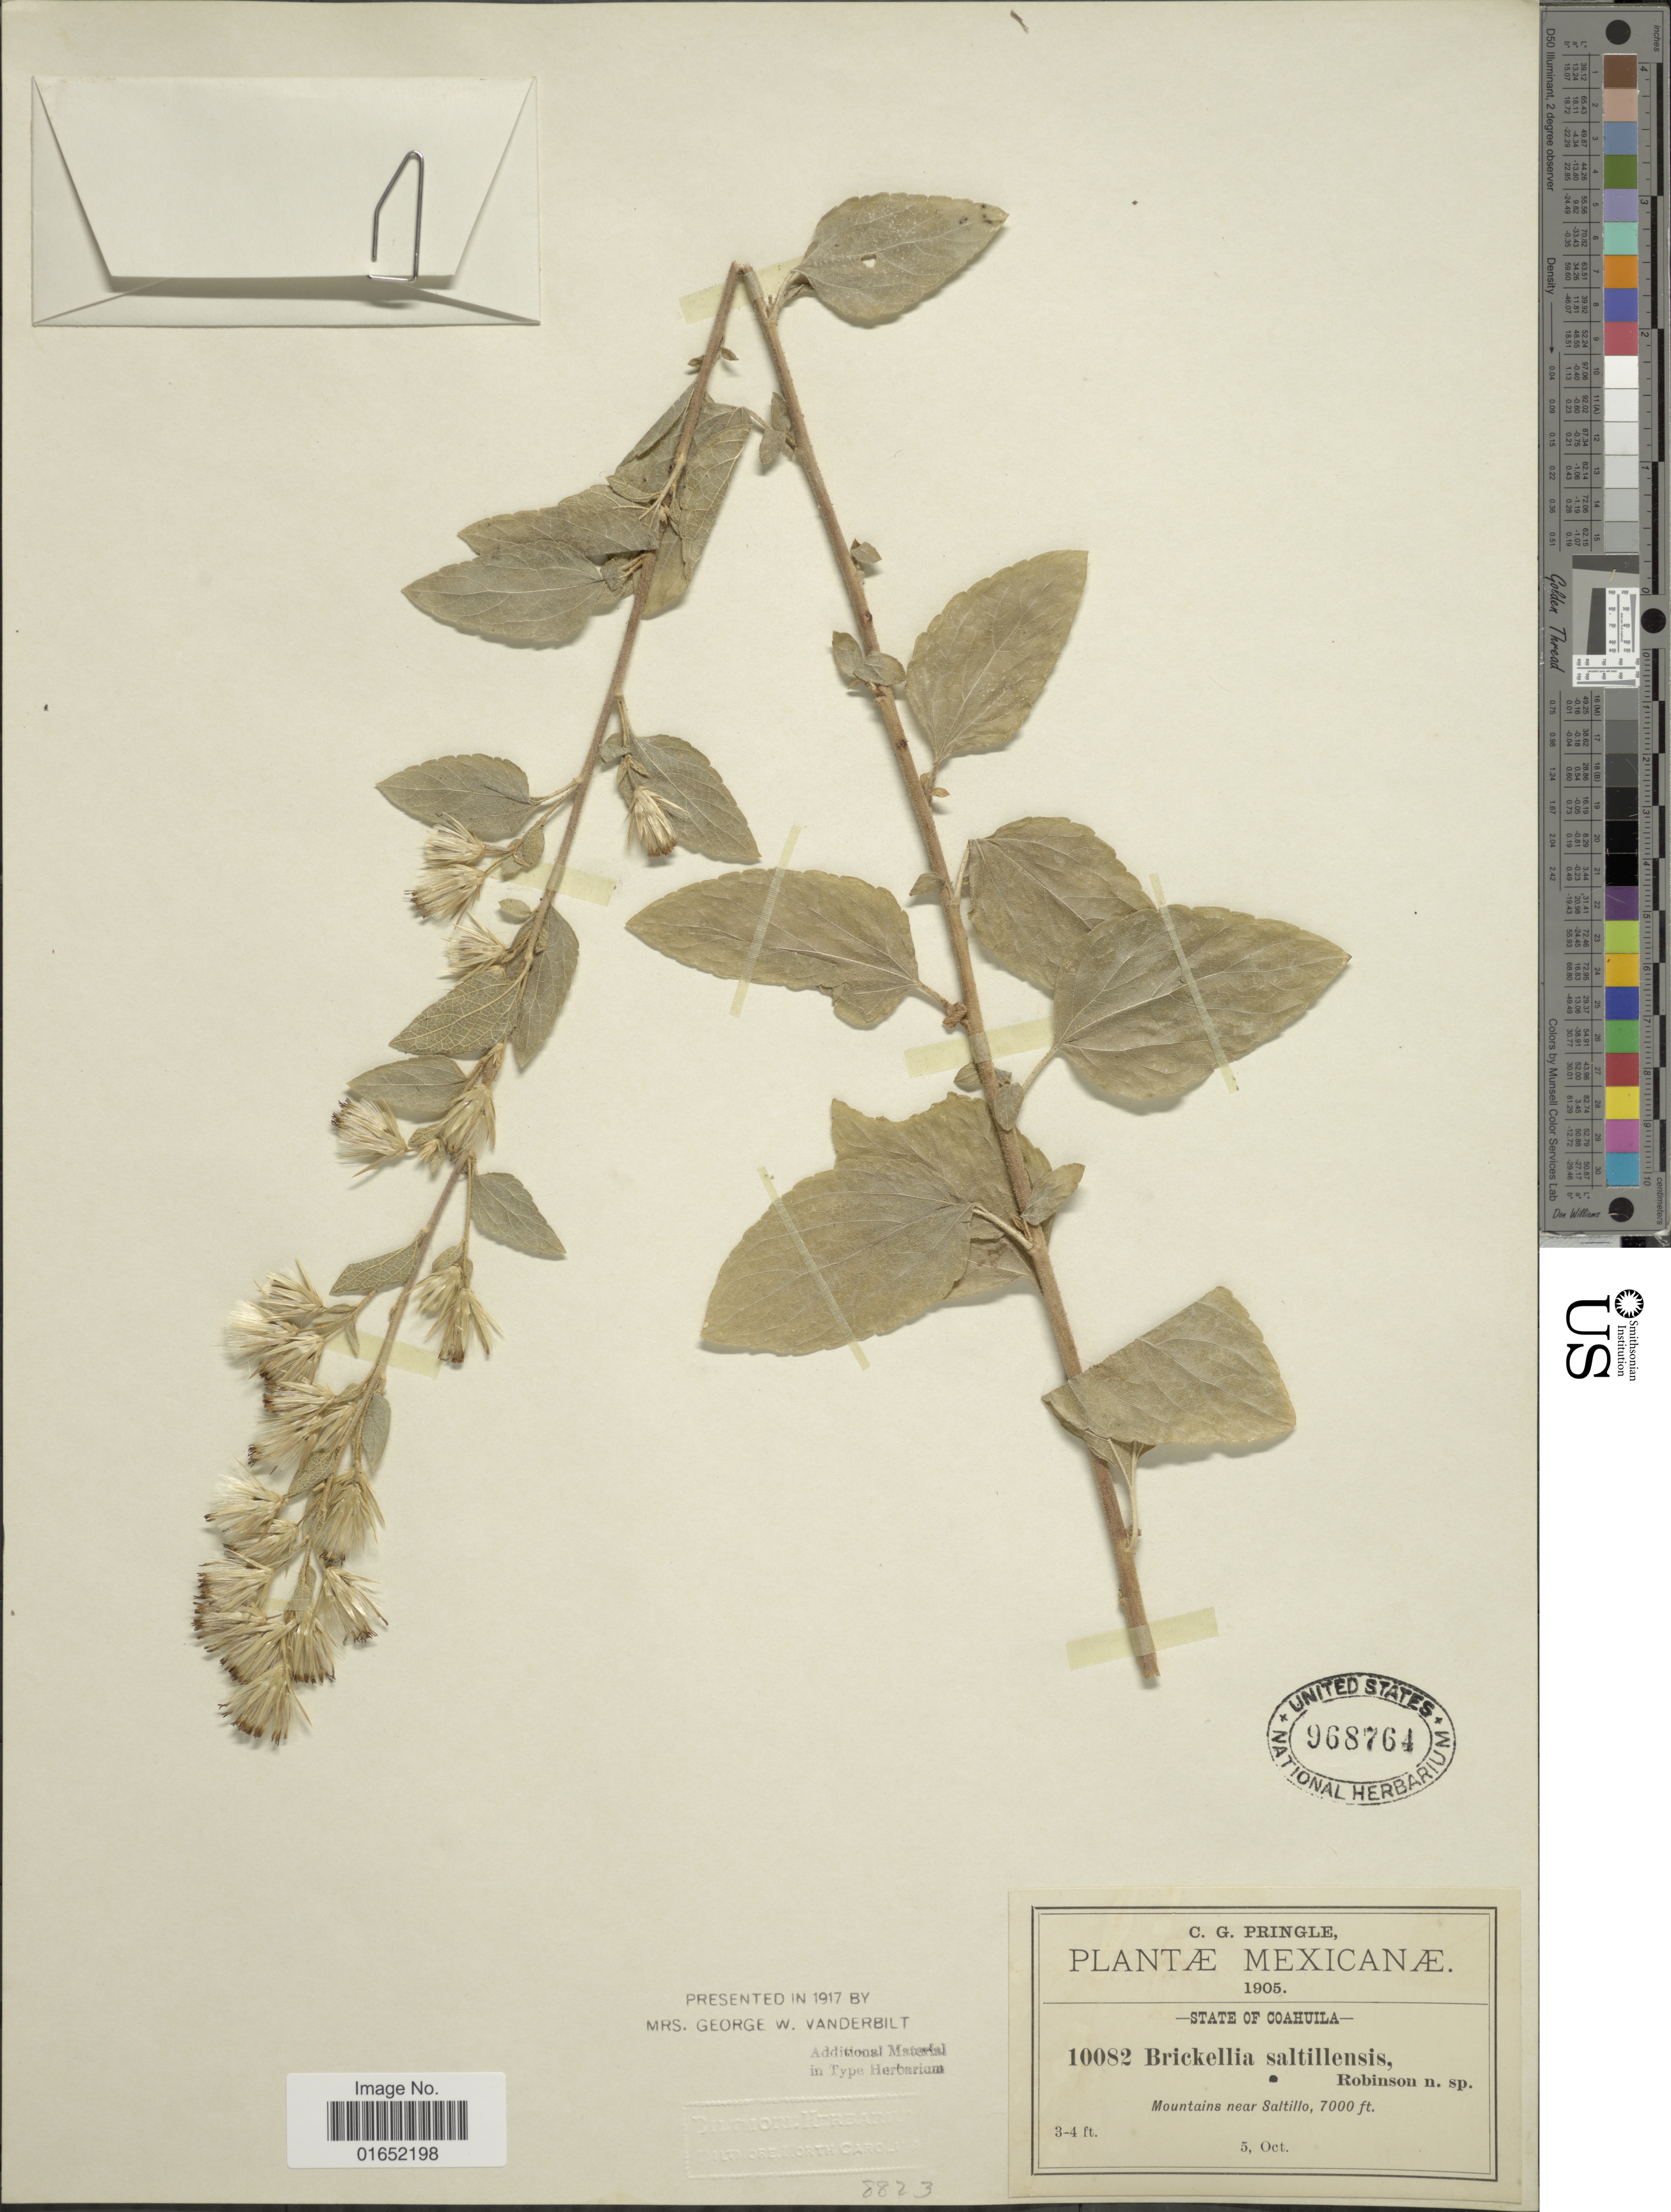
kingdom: Plantae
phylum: Tracheophyta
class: Magnoliopsida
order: Asterales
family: Asteraceae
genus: Brickellia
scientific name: Brickellia saltillensis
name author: B.L. Rob.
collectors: C. G. Pringle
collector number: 10082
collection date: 1905-10-05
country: Mexico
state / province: Coahuila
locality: Mountains near Saltillo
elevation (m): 2134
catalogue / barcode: US 968764